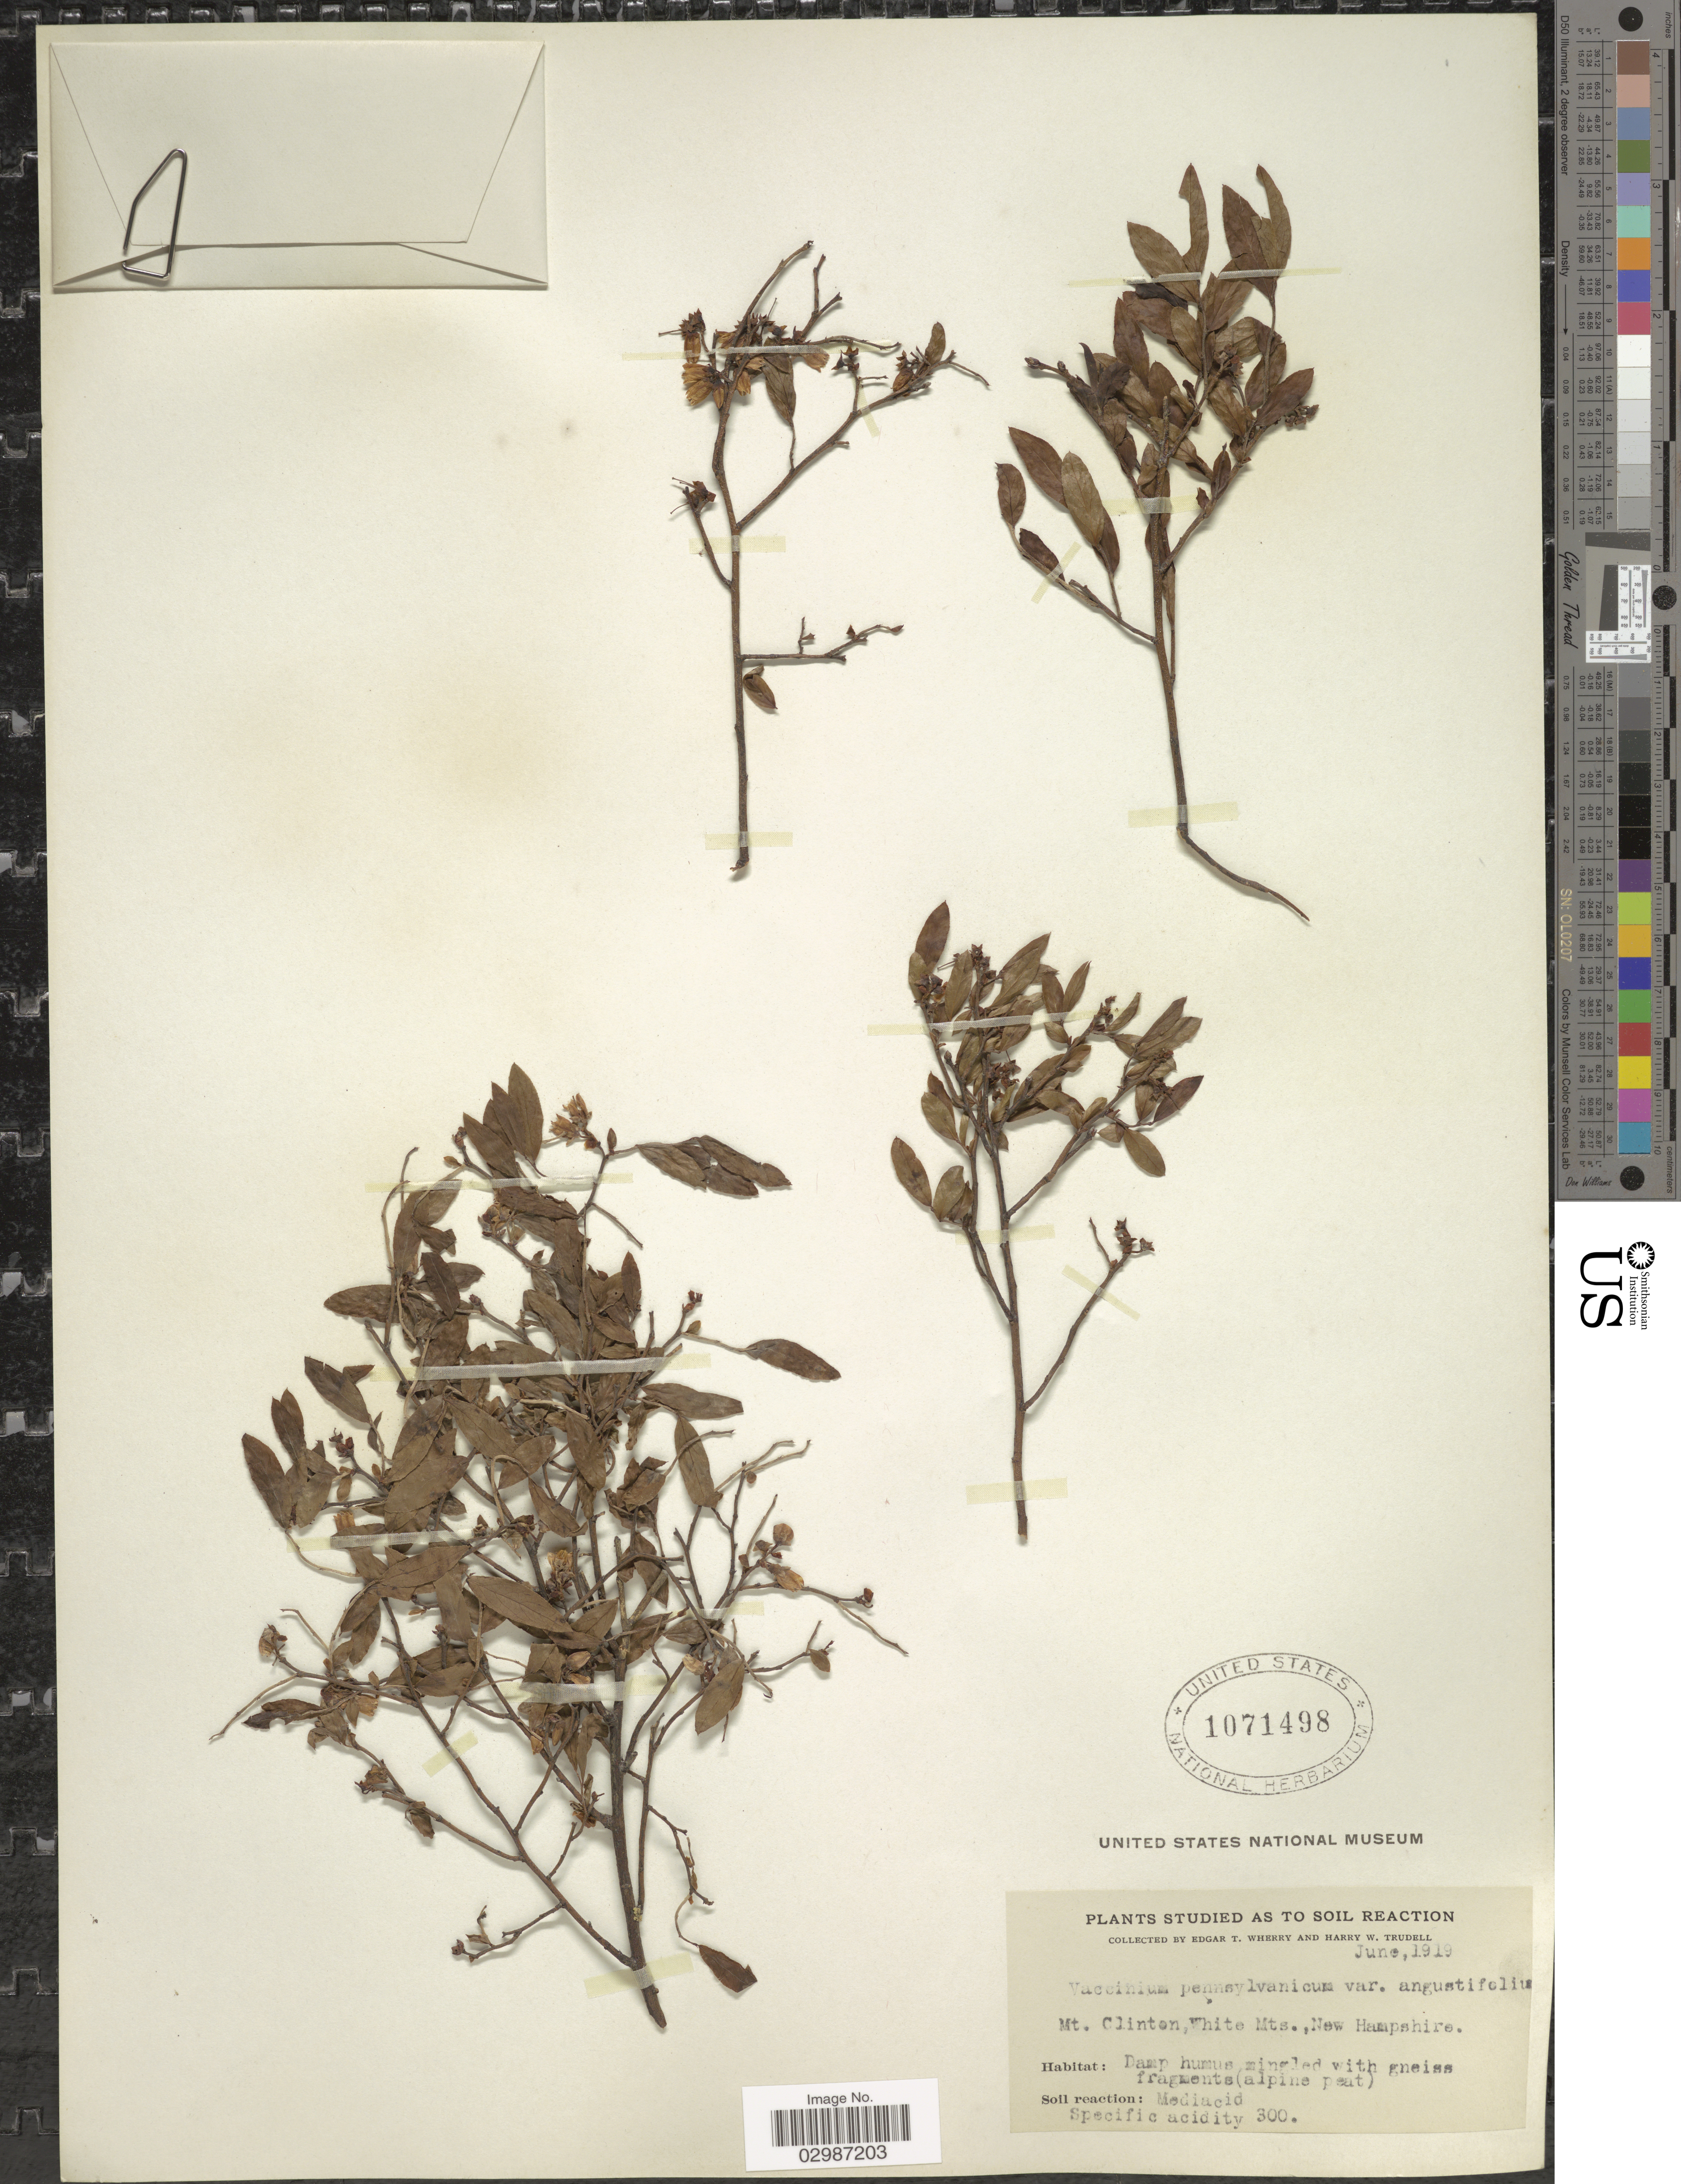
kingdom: Plantae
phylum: Tracheophyta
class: Magnoliopsida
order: Ericales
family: Ericaceae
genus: Vaccinium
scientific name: Vaccinium angustifolium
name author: Aiton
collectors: E. T. Wherry & H. Trudell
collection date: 1919-06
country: United States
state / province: New Hampshire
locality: Mt. Clinton, White Mts.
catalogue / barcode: US 1071498